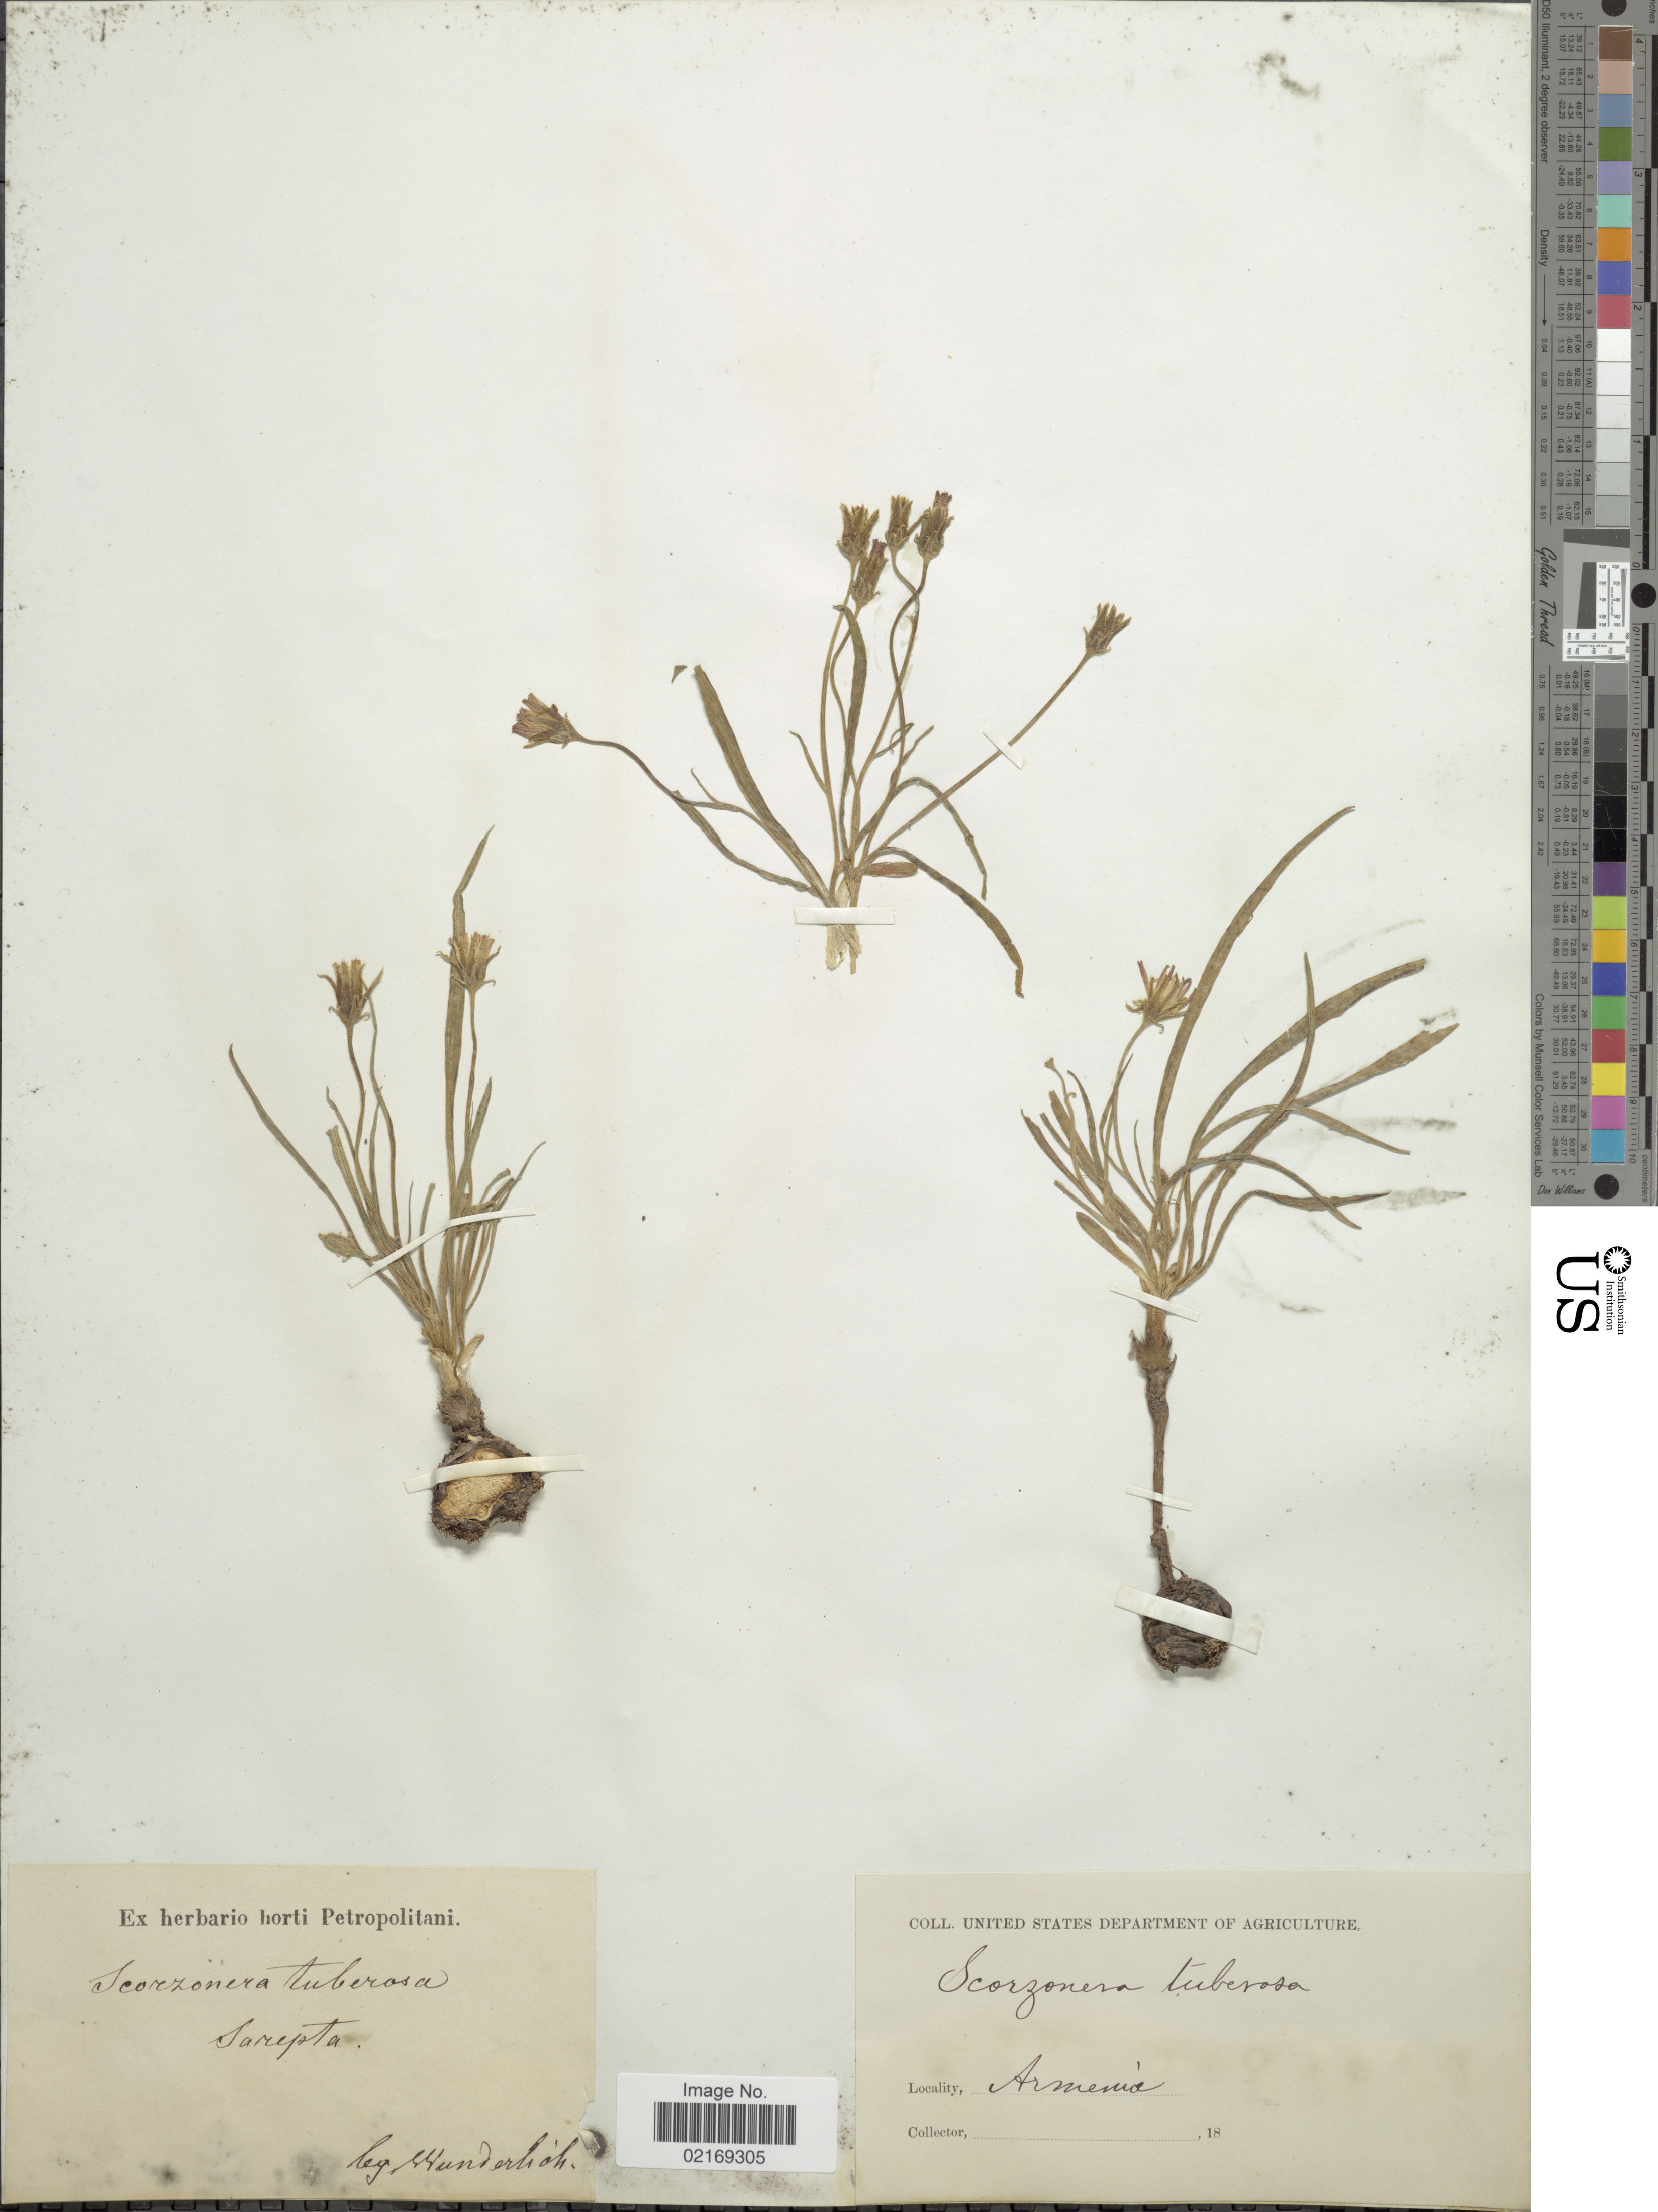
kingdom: Plantae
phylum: Tracheophyta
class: Magnoliopsida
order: Asterales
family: Asteraceae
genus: Scorzonera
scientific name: Scorzonera tuberosa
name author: Pall.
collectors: Wunderlich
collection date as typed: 18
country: Russian Federation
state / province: Volgograd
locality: Sarepta